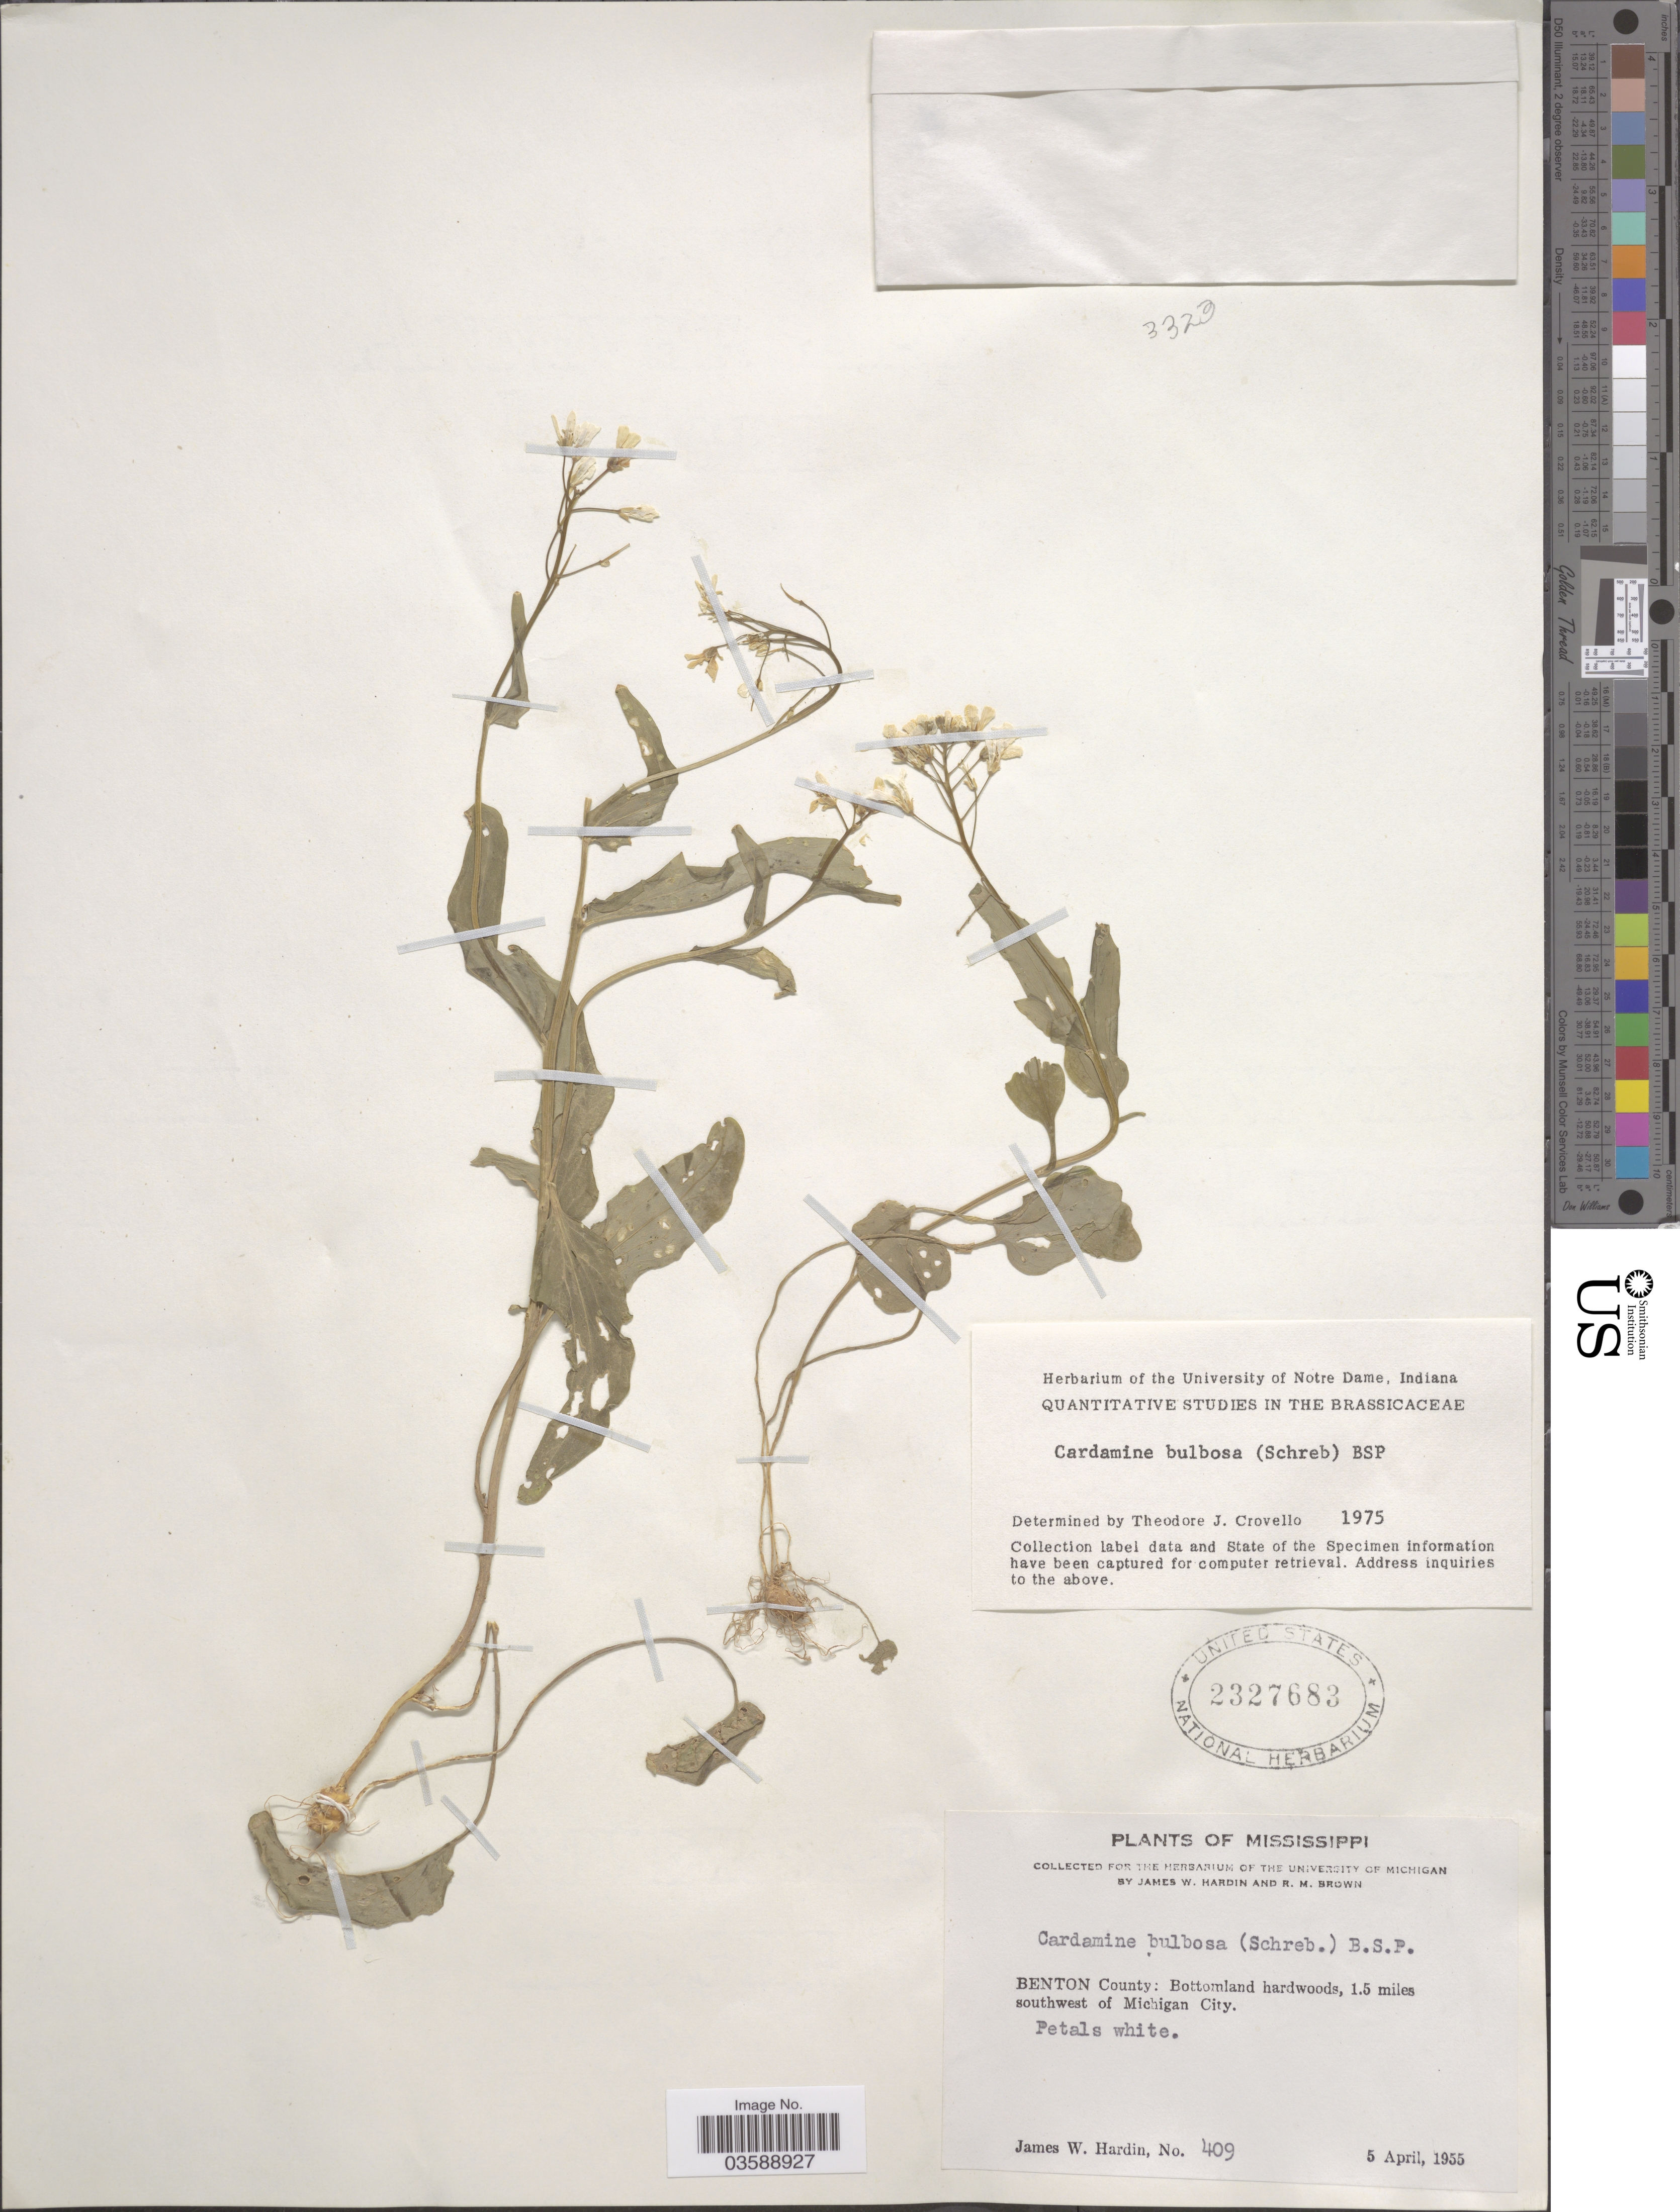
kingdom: Plantae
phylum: Tracheophyta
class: Magnoliopsida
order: Brassicales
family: Brassicaceae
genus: Cardamine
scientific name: Cardamine bulbosa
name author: (Schreb. ex Muhl.) Britton et al.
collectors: J. W. Hardin & R. Brown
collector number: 409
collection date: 1955-04-05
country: United States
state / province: Mississippi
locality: Benton County: Bottomland hardwoods, 1.5 miles southwest of Michigan City.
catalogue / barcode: US 2327683